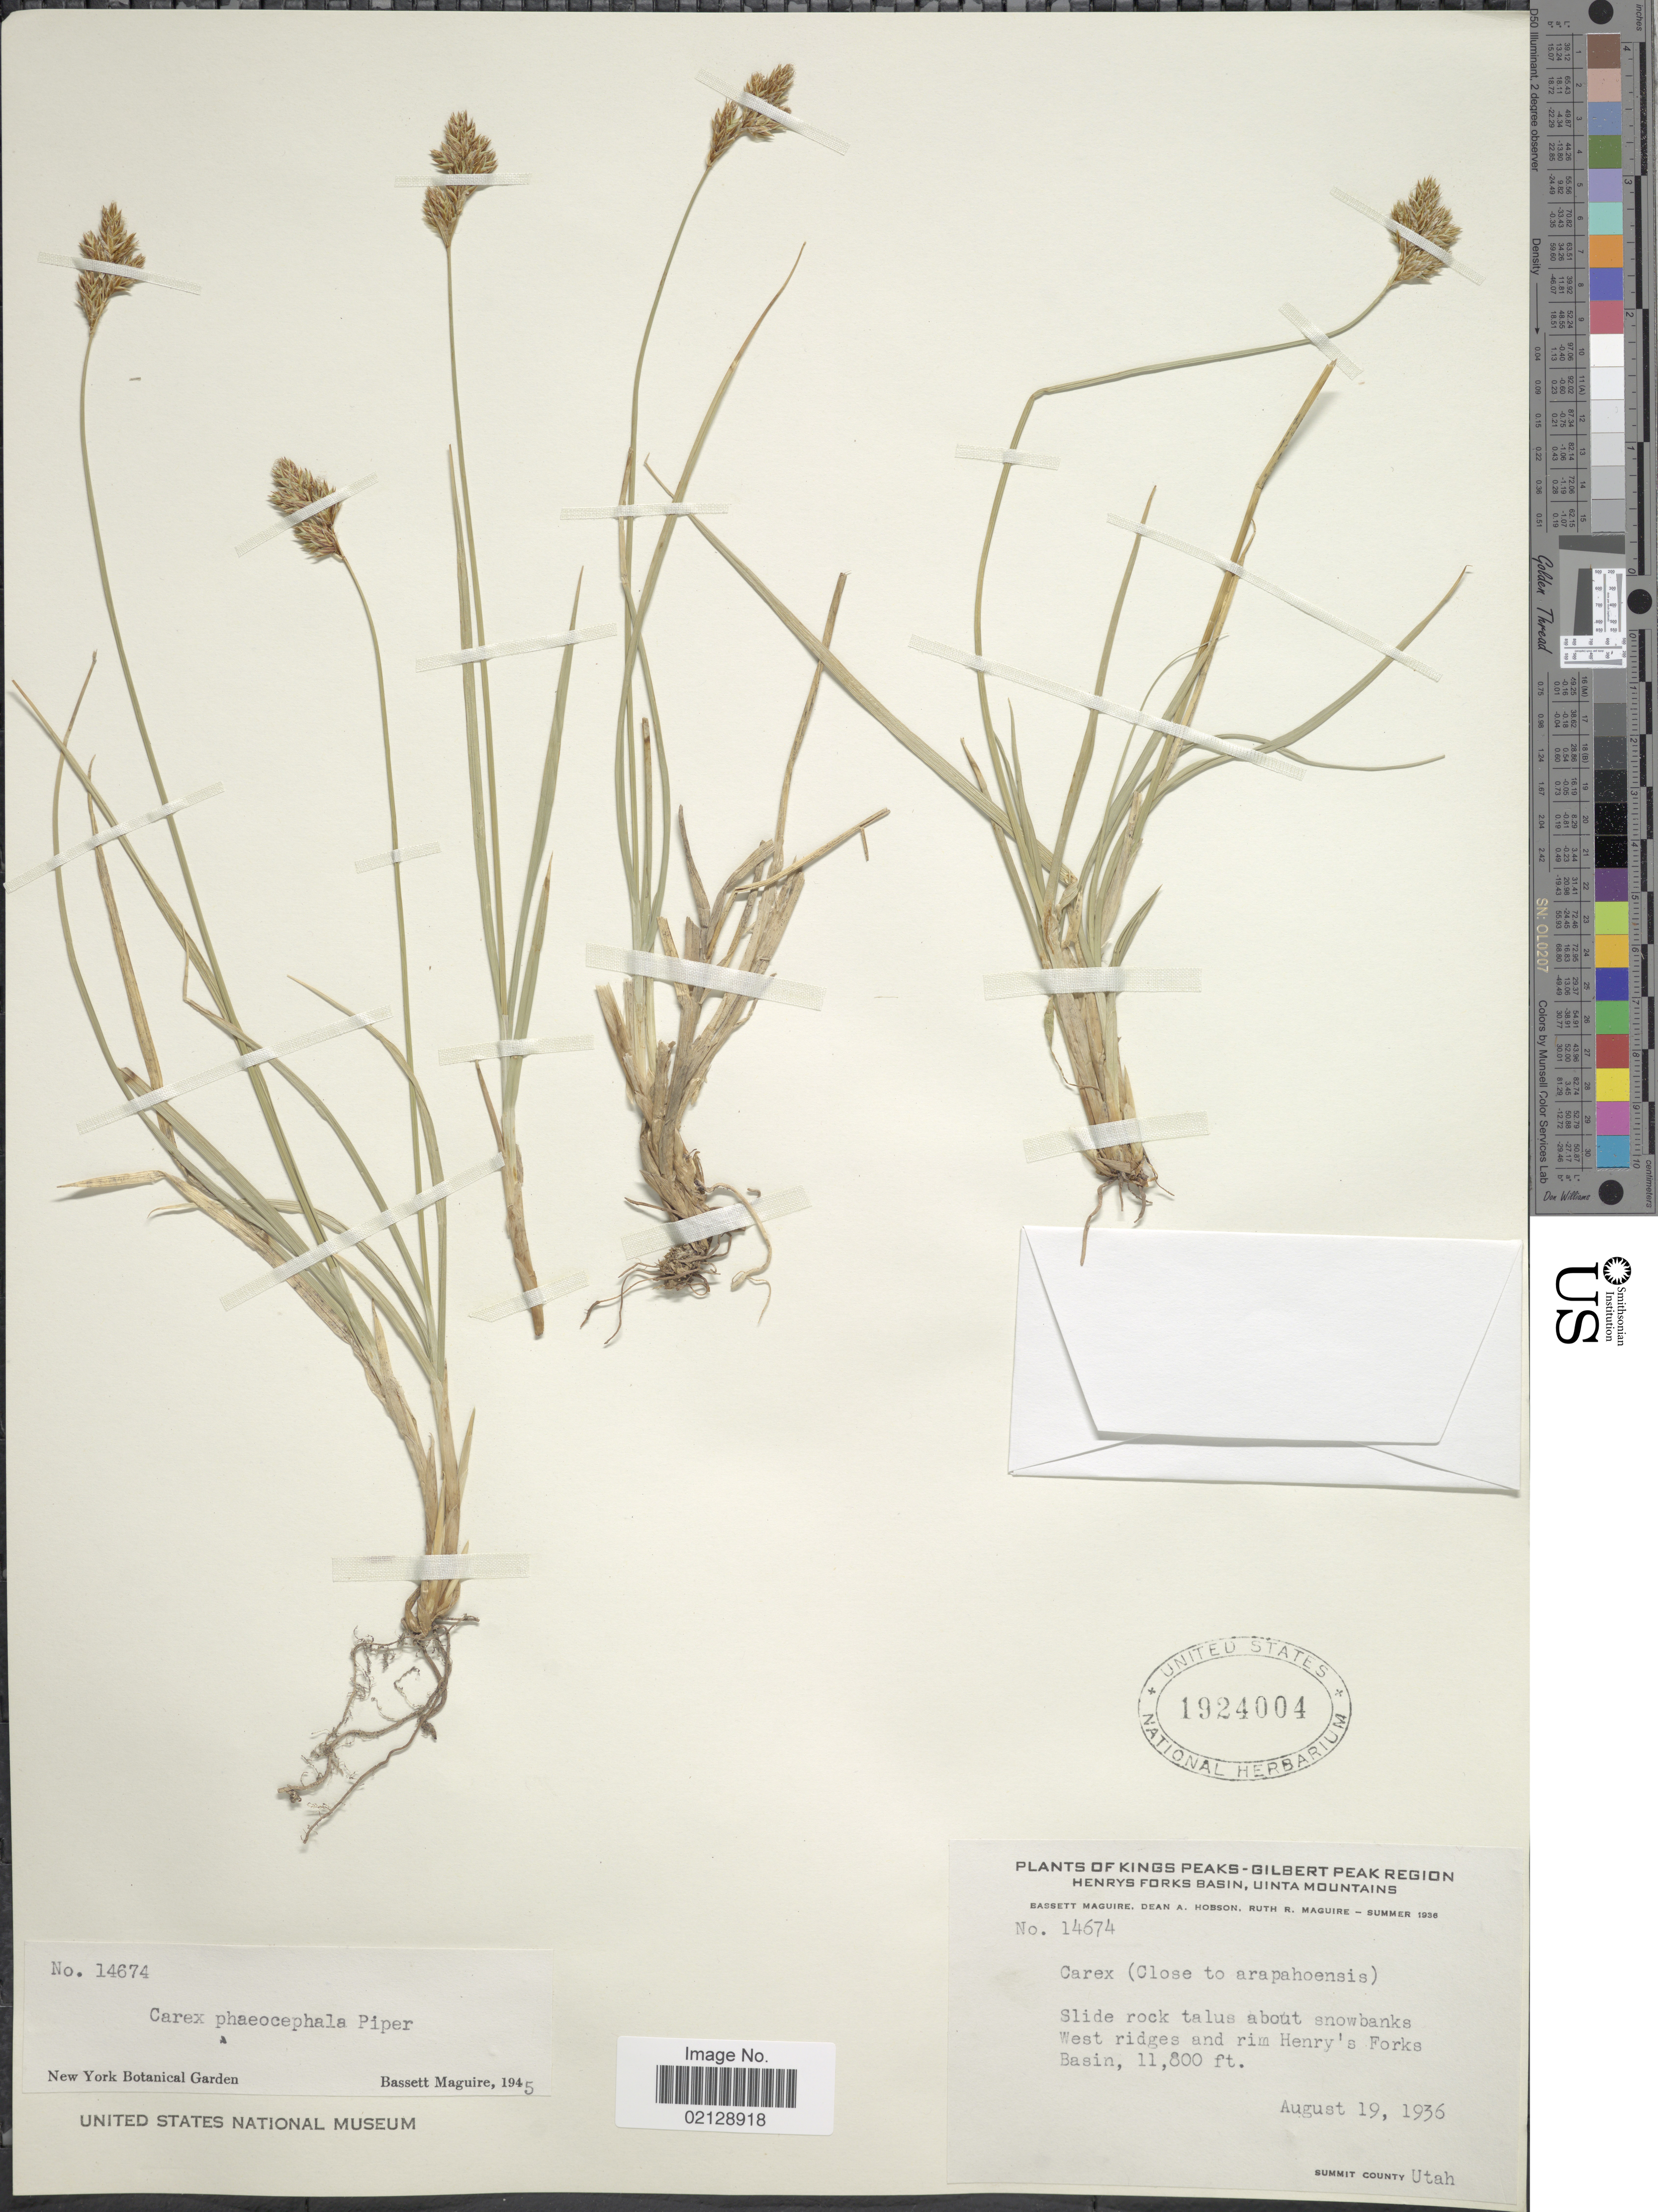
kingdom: Plantae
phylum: Tracheophyta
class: Liliopsida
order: Poales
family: Cyperaceae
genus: Carex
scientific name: Carex phaeocephala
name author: Piper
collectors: B. Maguire, D. Hobson & R. R. Maguire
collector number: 14674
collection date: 1936-08-19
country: United States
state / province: Utah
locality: Kings Peaks, Gilbert Peak Region, Henrys Forks Basin, Uinta Mountains, Slide rock talus about snowbanks West ridges and rim Henry's Forks Basin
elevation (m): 3597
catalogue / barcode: US 1924004